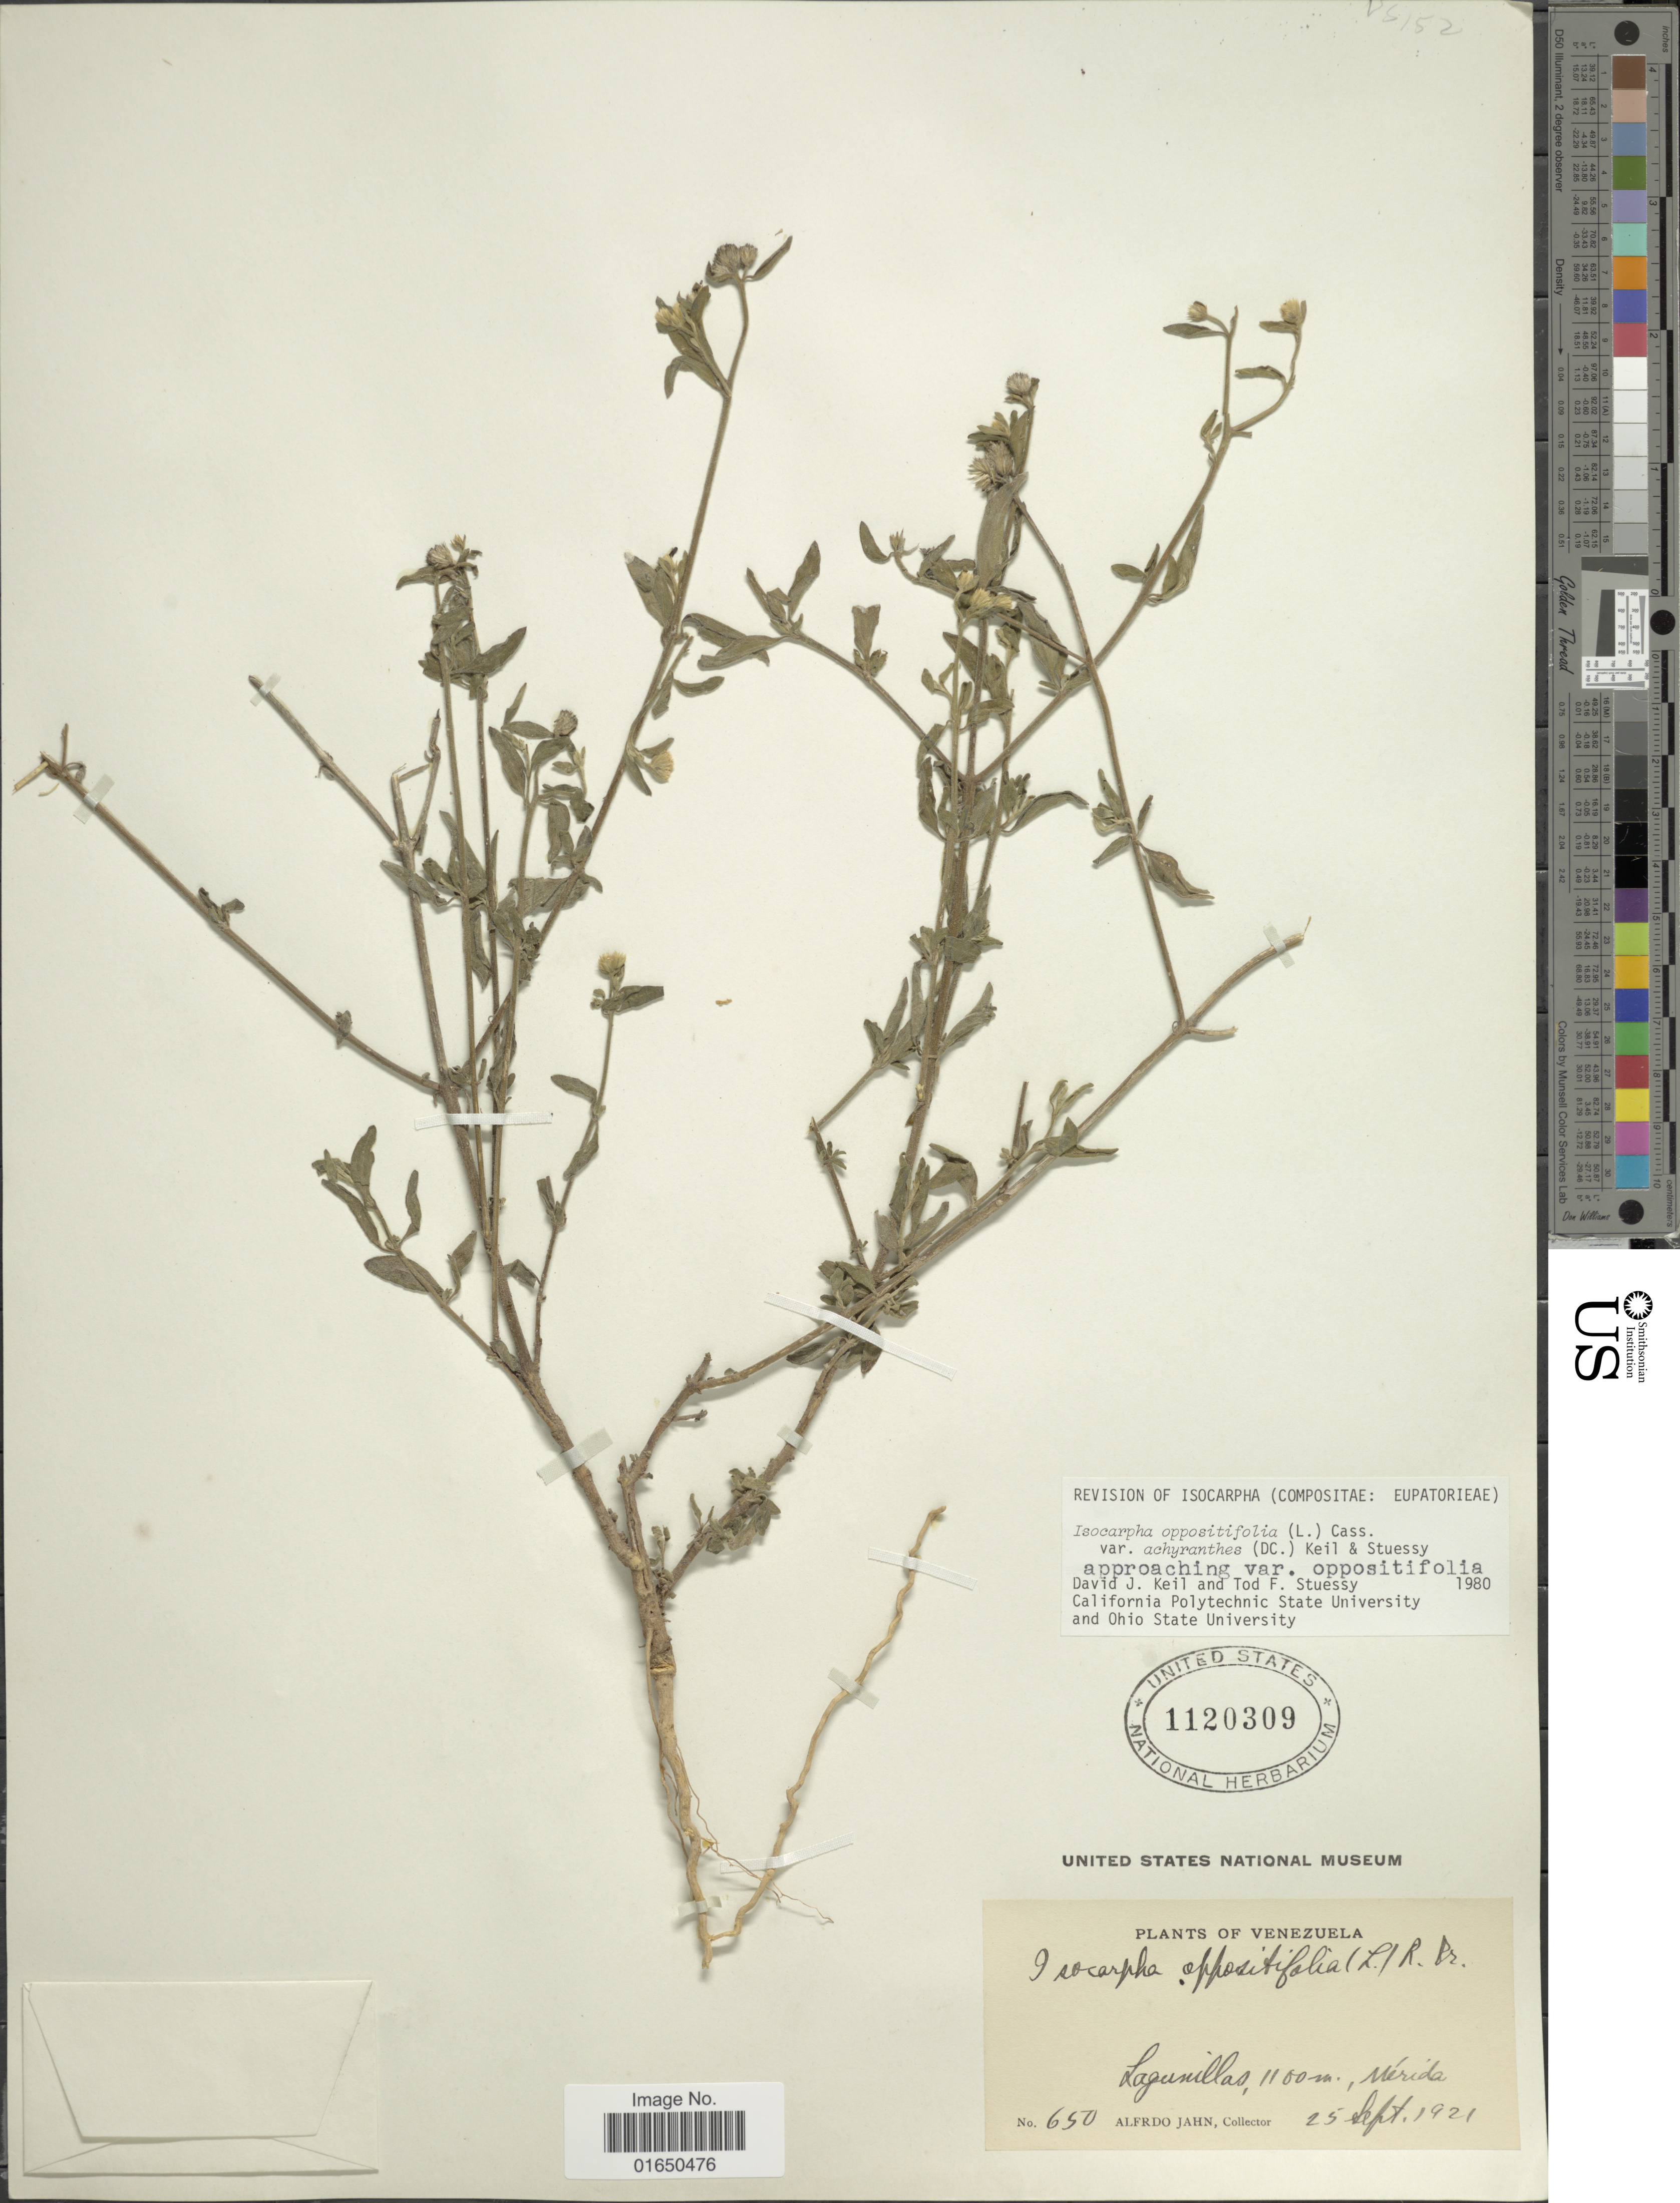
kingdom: Plantae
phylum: Tracheophyta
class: Magnoliopsida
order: Asterales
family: Asteraceae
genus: Isocarpha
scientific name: Isocarpha oppositifolia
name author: (L.) Cass.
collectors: A. Jahn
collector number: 650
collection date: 1921-09-25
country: Venezuela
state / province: Mérida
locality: Lagunillas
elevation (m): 1100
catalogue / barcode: US 1120309